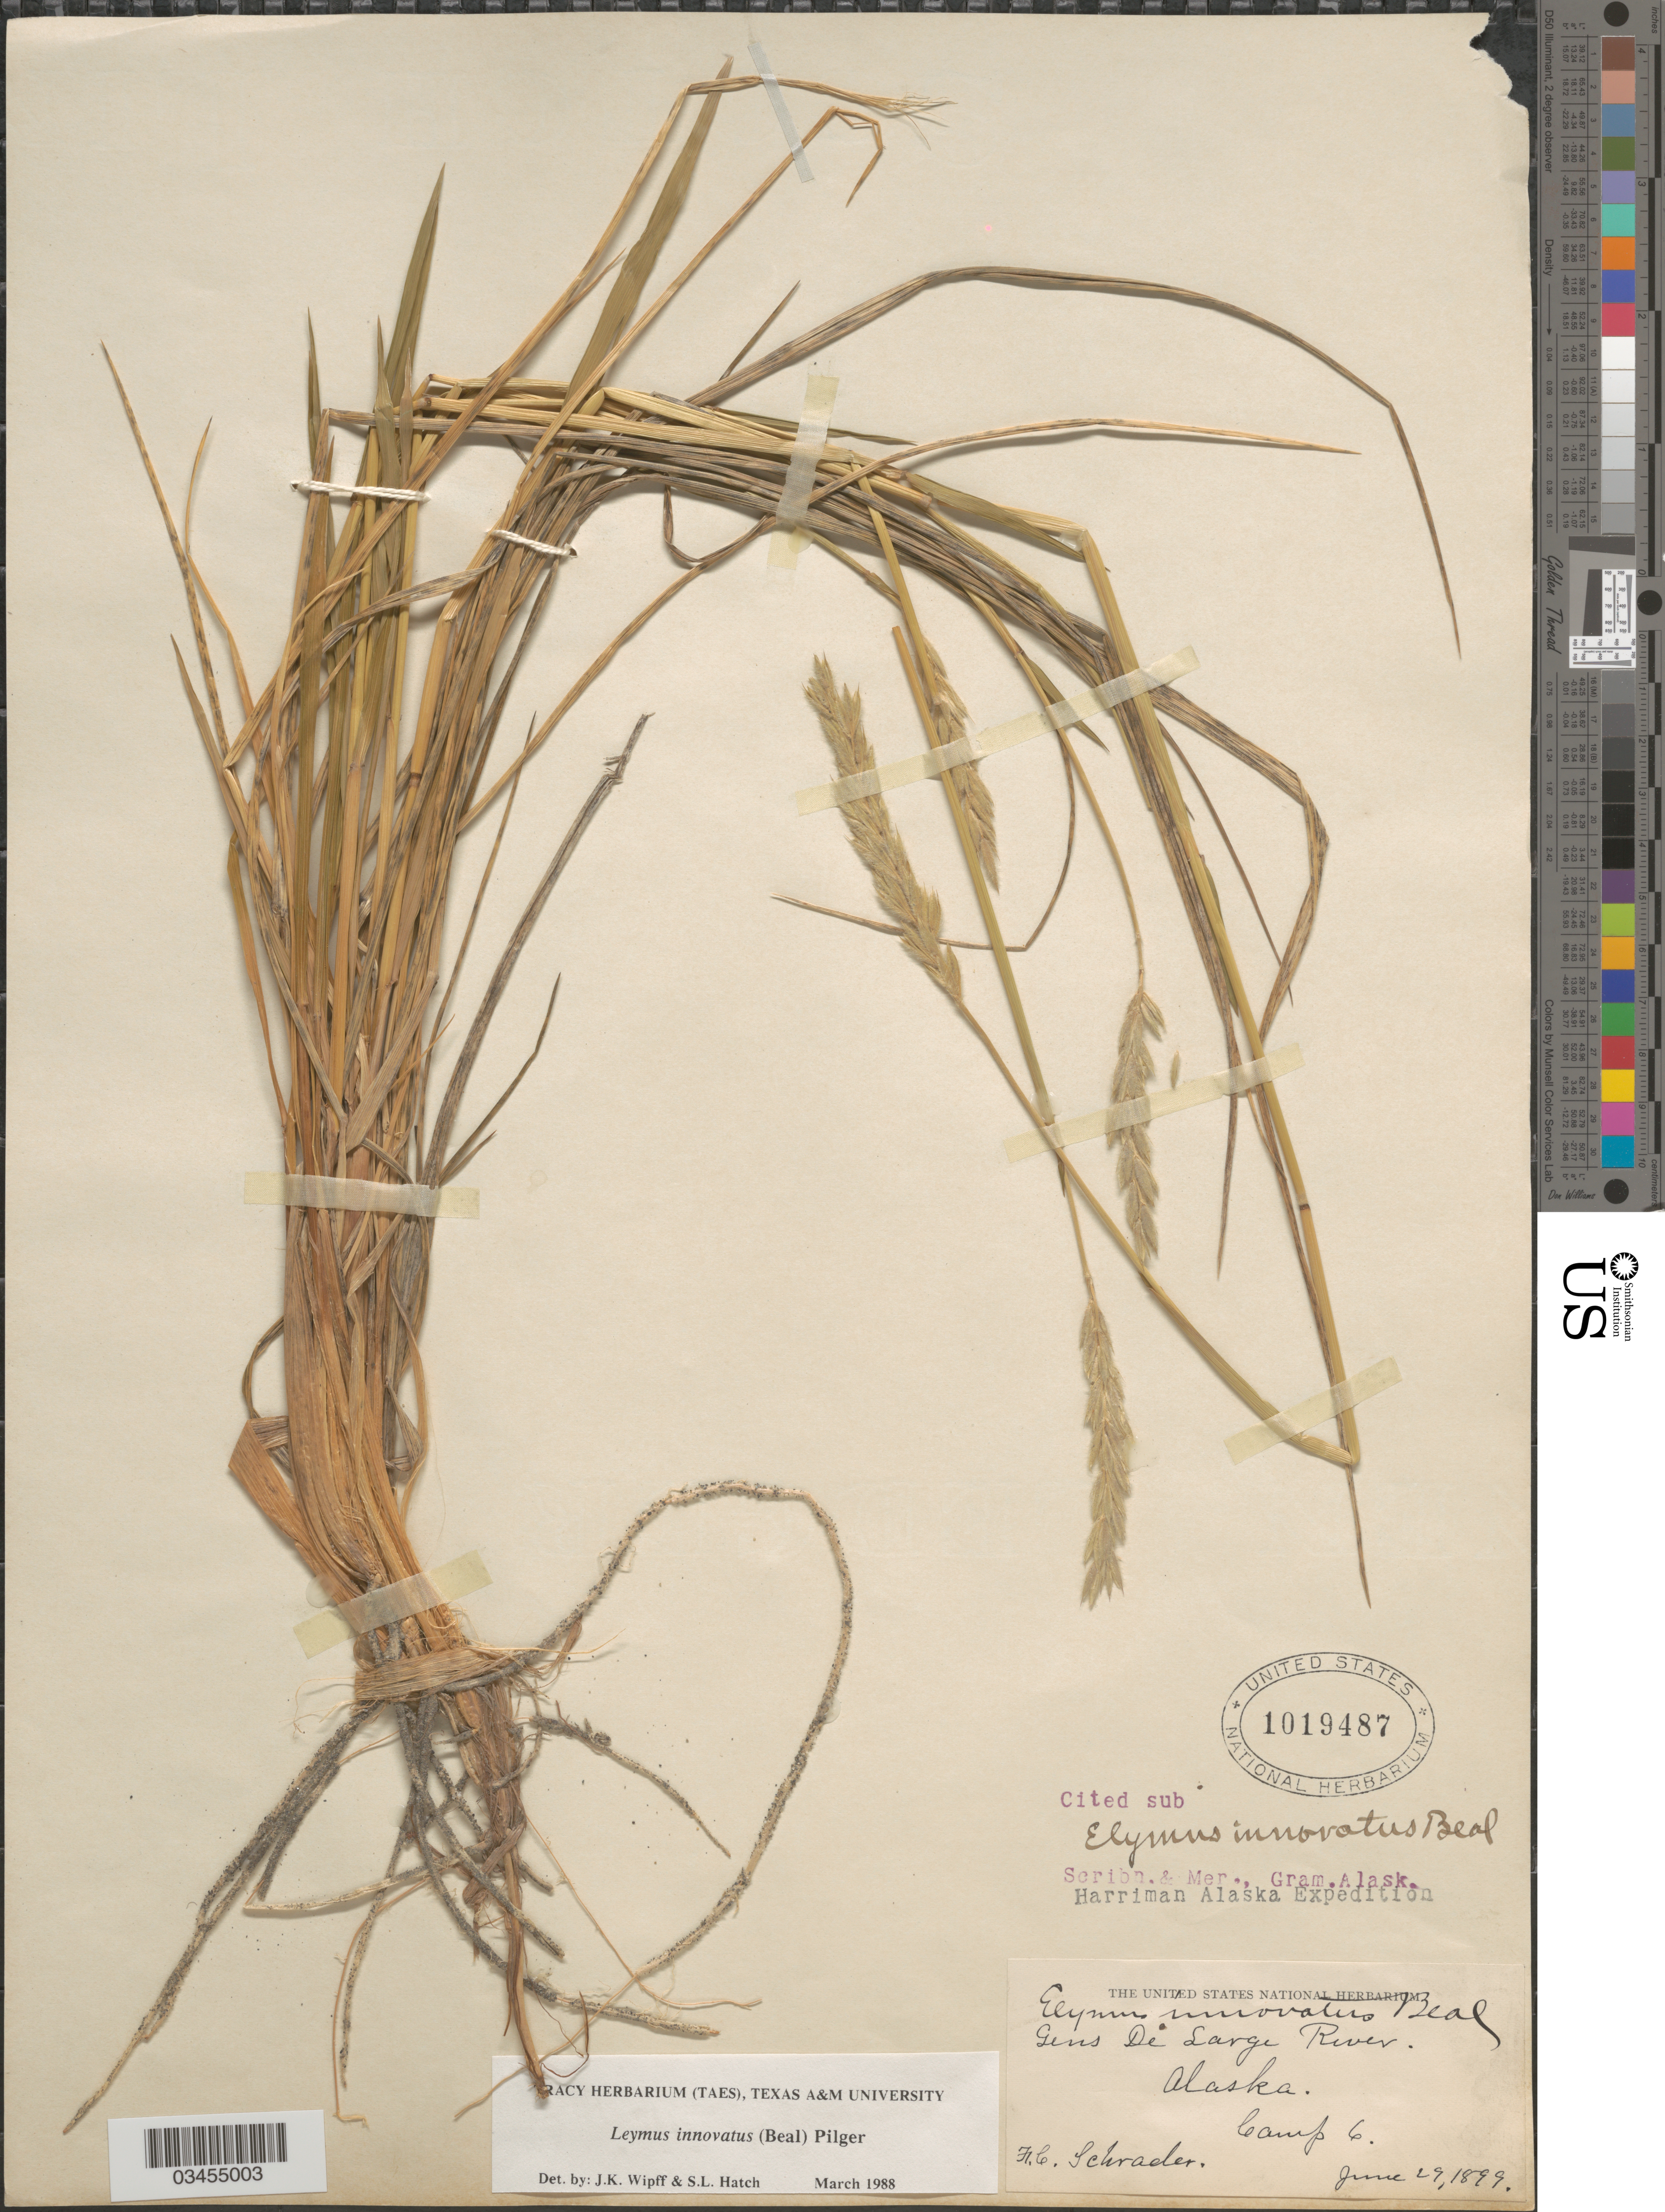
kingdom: Plantae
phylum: Tracheophyta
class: Liliopsida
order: Poales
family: Poaceae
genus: Leymus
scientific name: Leymus innovatus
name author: (W.J. Beal) Pilg.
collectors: F. C. Schrader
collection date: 1899-06-29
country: United States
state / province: Alaska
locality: Gens De Large River. Camp 6.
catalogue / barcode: US 1019487